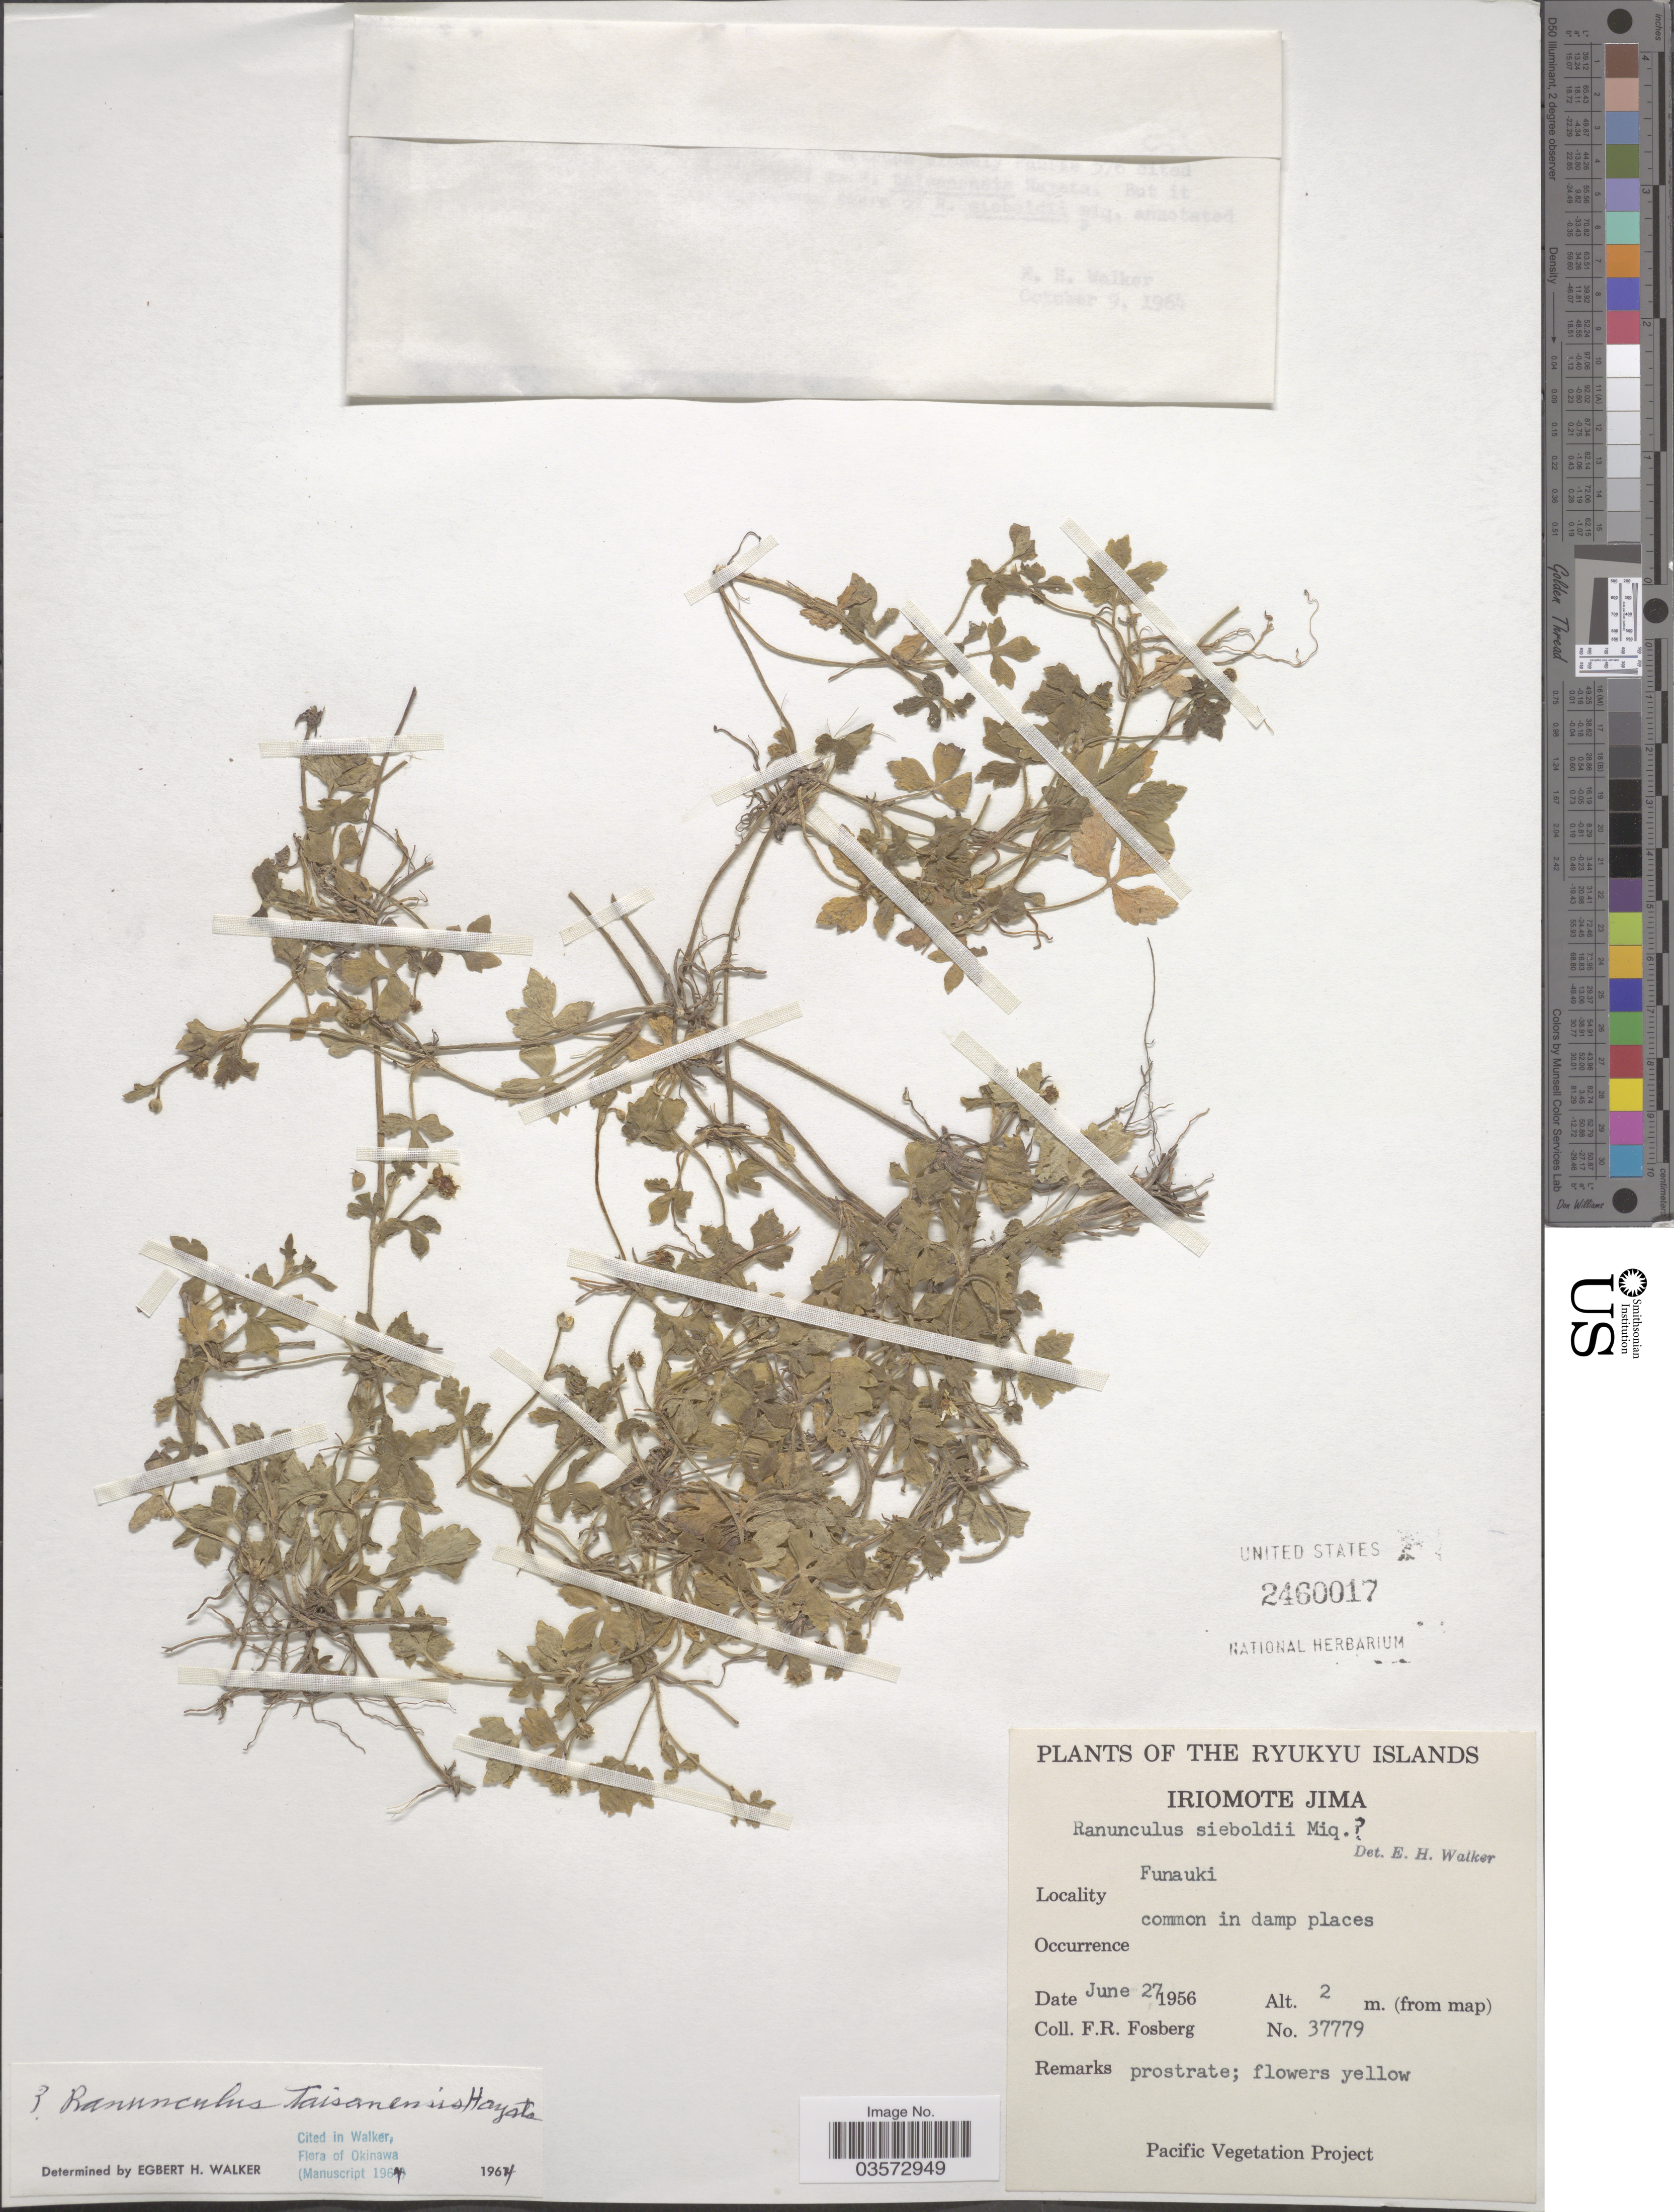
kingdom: Plantae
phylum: Tracheophyta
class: Magnoliopsida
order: Ranunculales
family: Ranunculaceae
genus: Ranunculus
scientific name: Ranunculus taisanensis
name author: Hayata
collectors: F. R. Fosberg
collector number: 37779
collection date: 1956-06-27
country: Japan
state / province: Okinawa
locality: Ryukyu Islands. Iriomote Jima. Funauki.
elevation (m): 2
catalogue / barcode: US 2460017